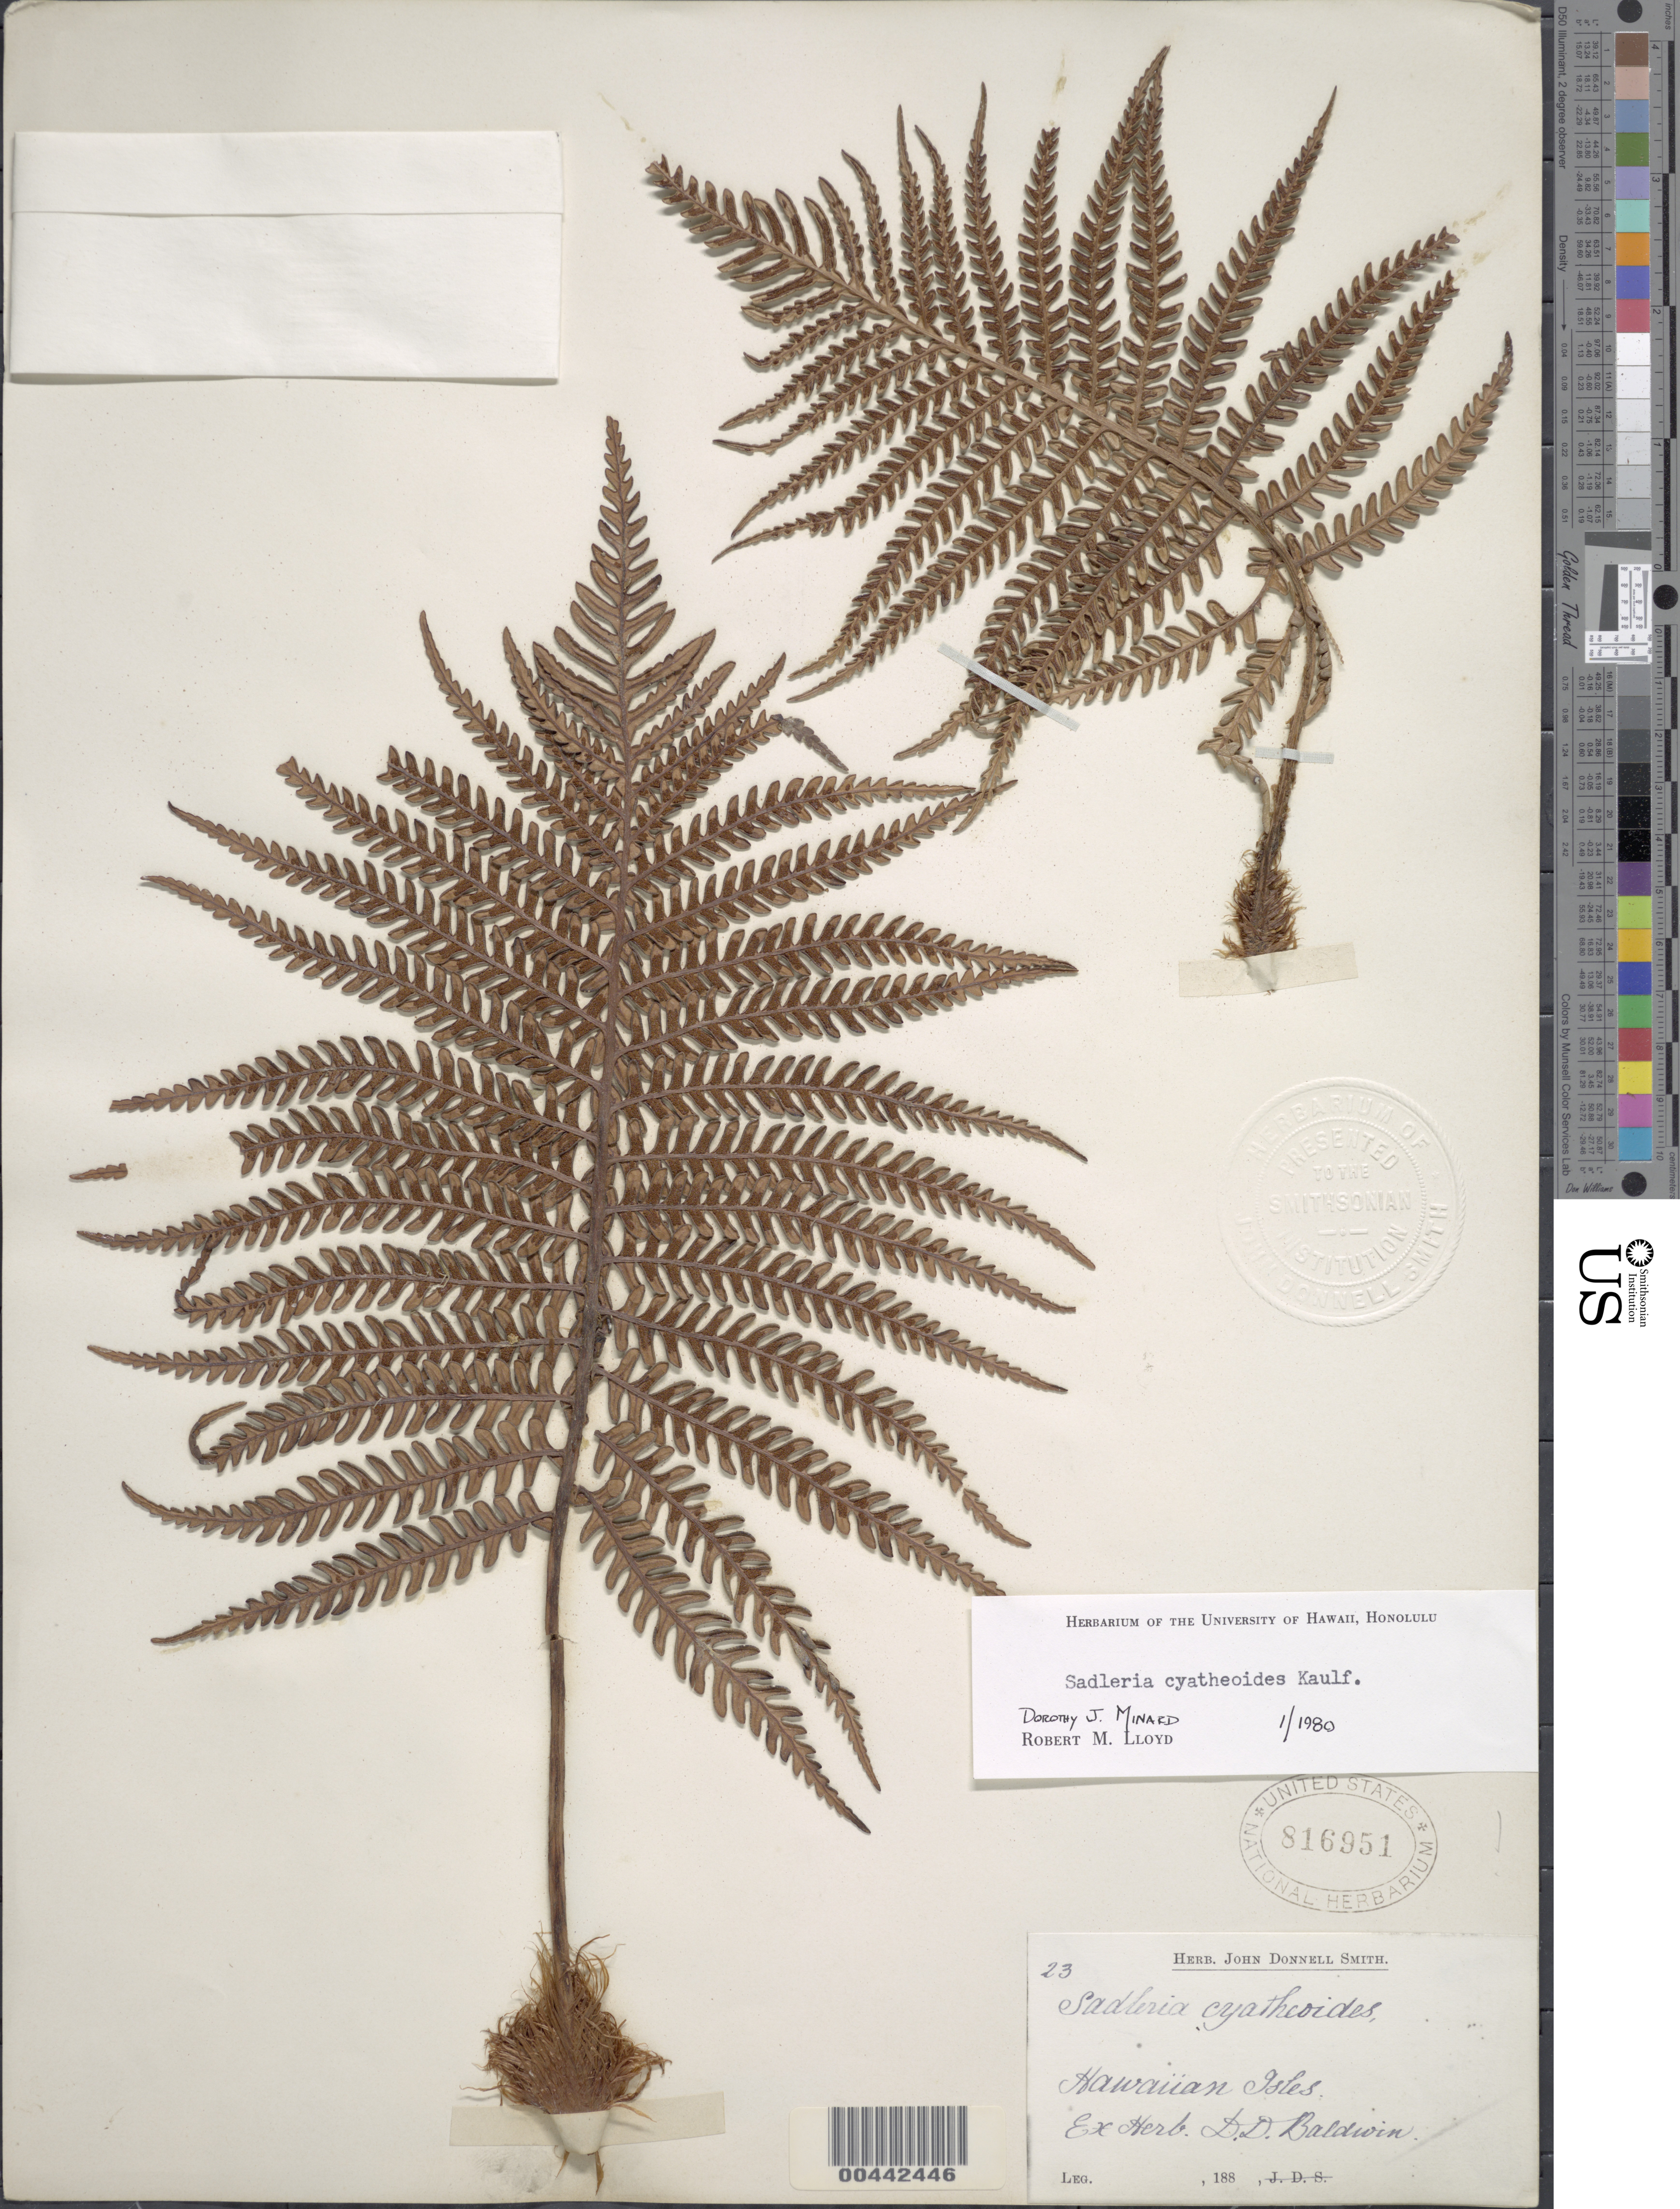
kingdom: Plantae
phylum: Tracheophyta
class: Polypodiopsida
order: Polypodiales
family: Blechnaceae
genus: Sadleria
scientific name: Sadleria cyatheoides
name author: Kaulf.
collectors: D. Baldwin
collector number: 23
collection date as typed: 188-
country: United States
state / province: Hawaii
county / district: Hawaii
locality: Hawaiian Isles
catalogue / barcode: US 816951